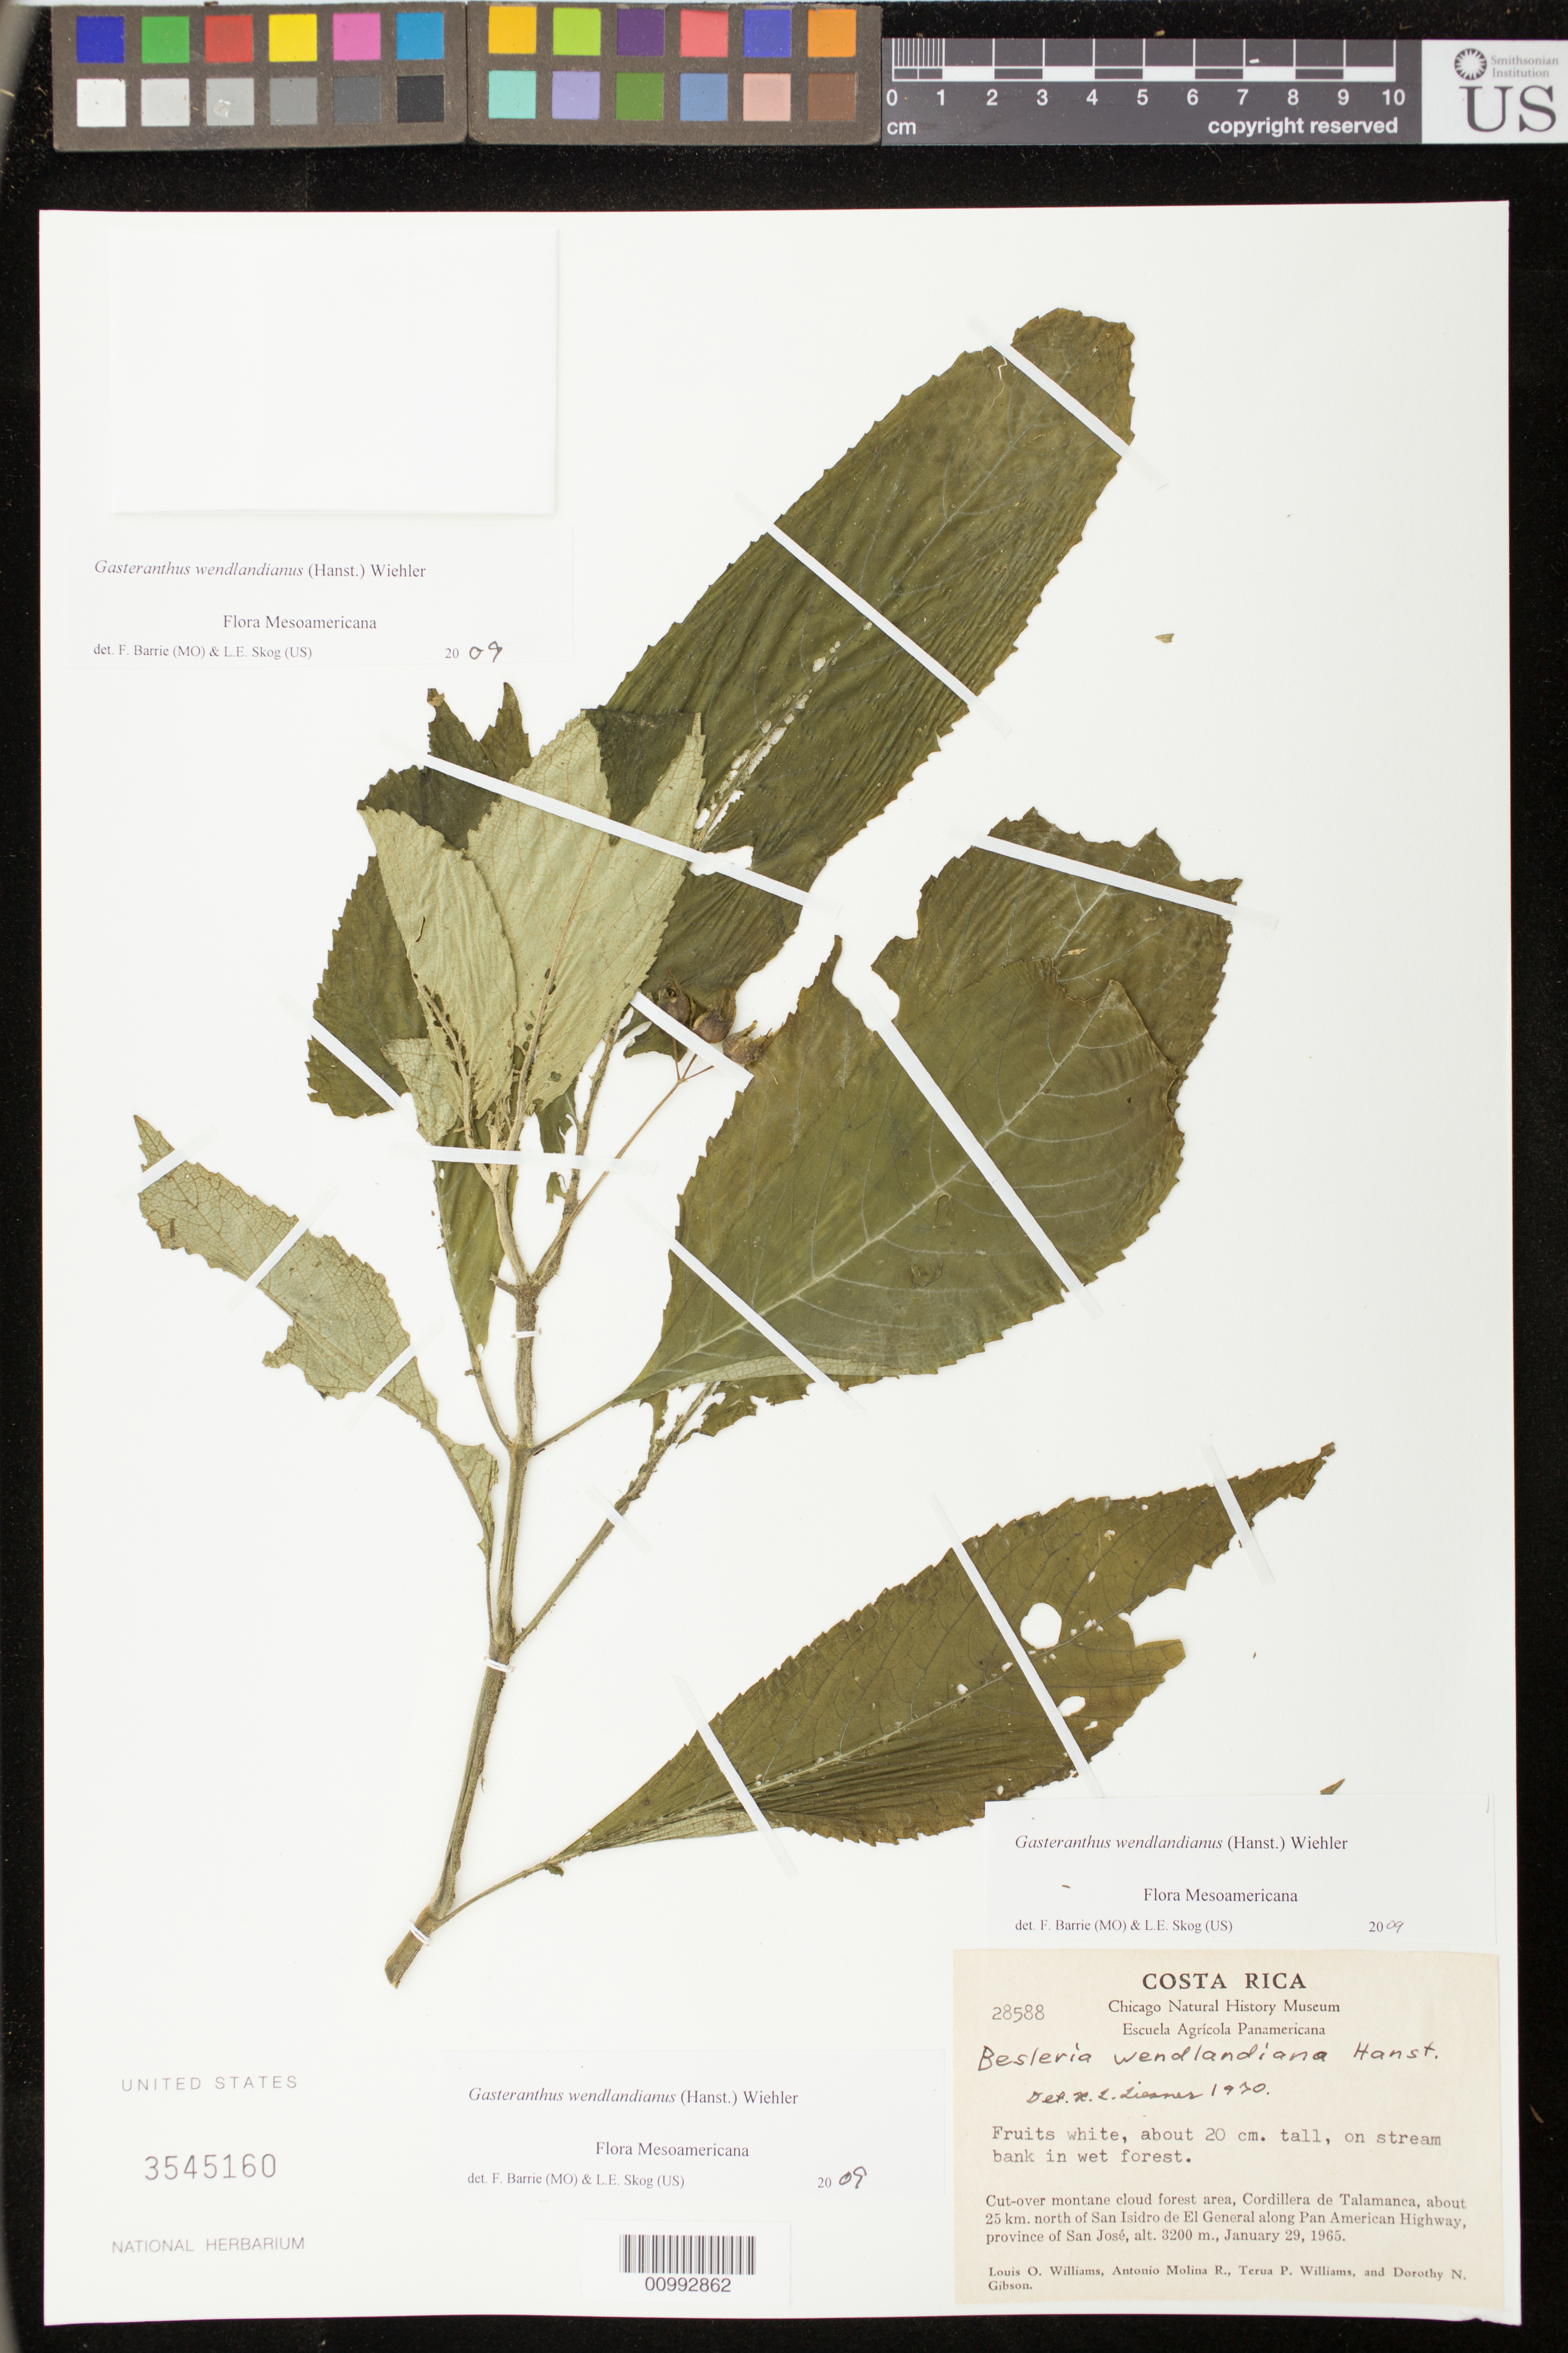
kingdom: Plantae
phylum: Tracheophyta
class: Magnoliopsida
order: Lamiales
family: Gesneriaceae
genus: Gasteranthus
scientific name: Gasteranthus wendlandianus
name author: (Hanst.) Wiehler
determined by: Barrie, F. R.; Skog, Laurence E.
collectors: L. O. Williams, A. Molina R., T. P. Williams & D. N. Gibson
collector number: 28588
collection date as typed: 29 Jan 1965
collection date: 1965-01-29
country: Costa Rica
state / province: San José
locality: Cordillera de Talamanca, about 25 km N of San Isidro de El General along Pan American Highway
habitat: Cut-over montane cloud forest area; on stream bank in wet forest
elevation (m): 3200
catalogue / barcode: US 3545160